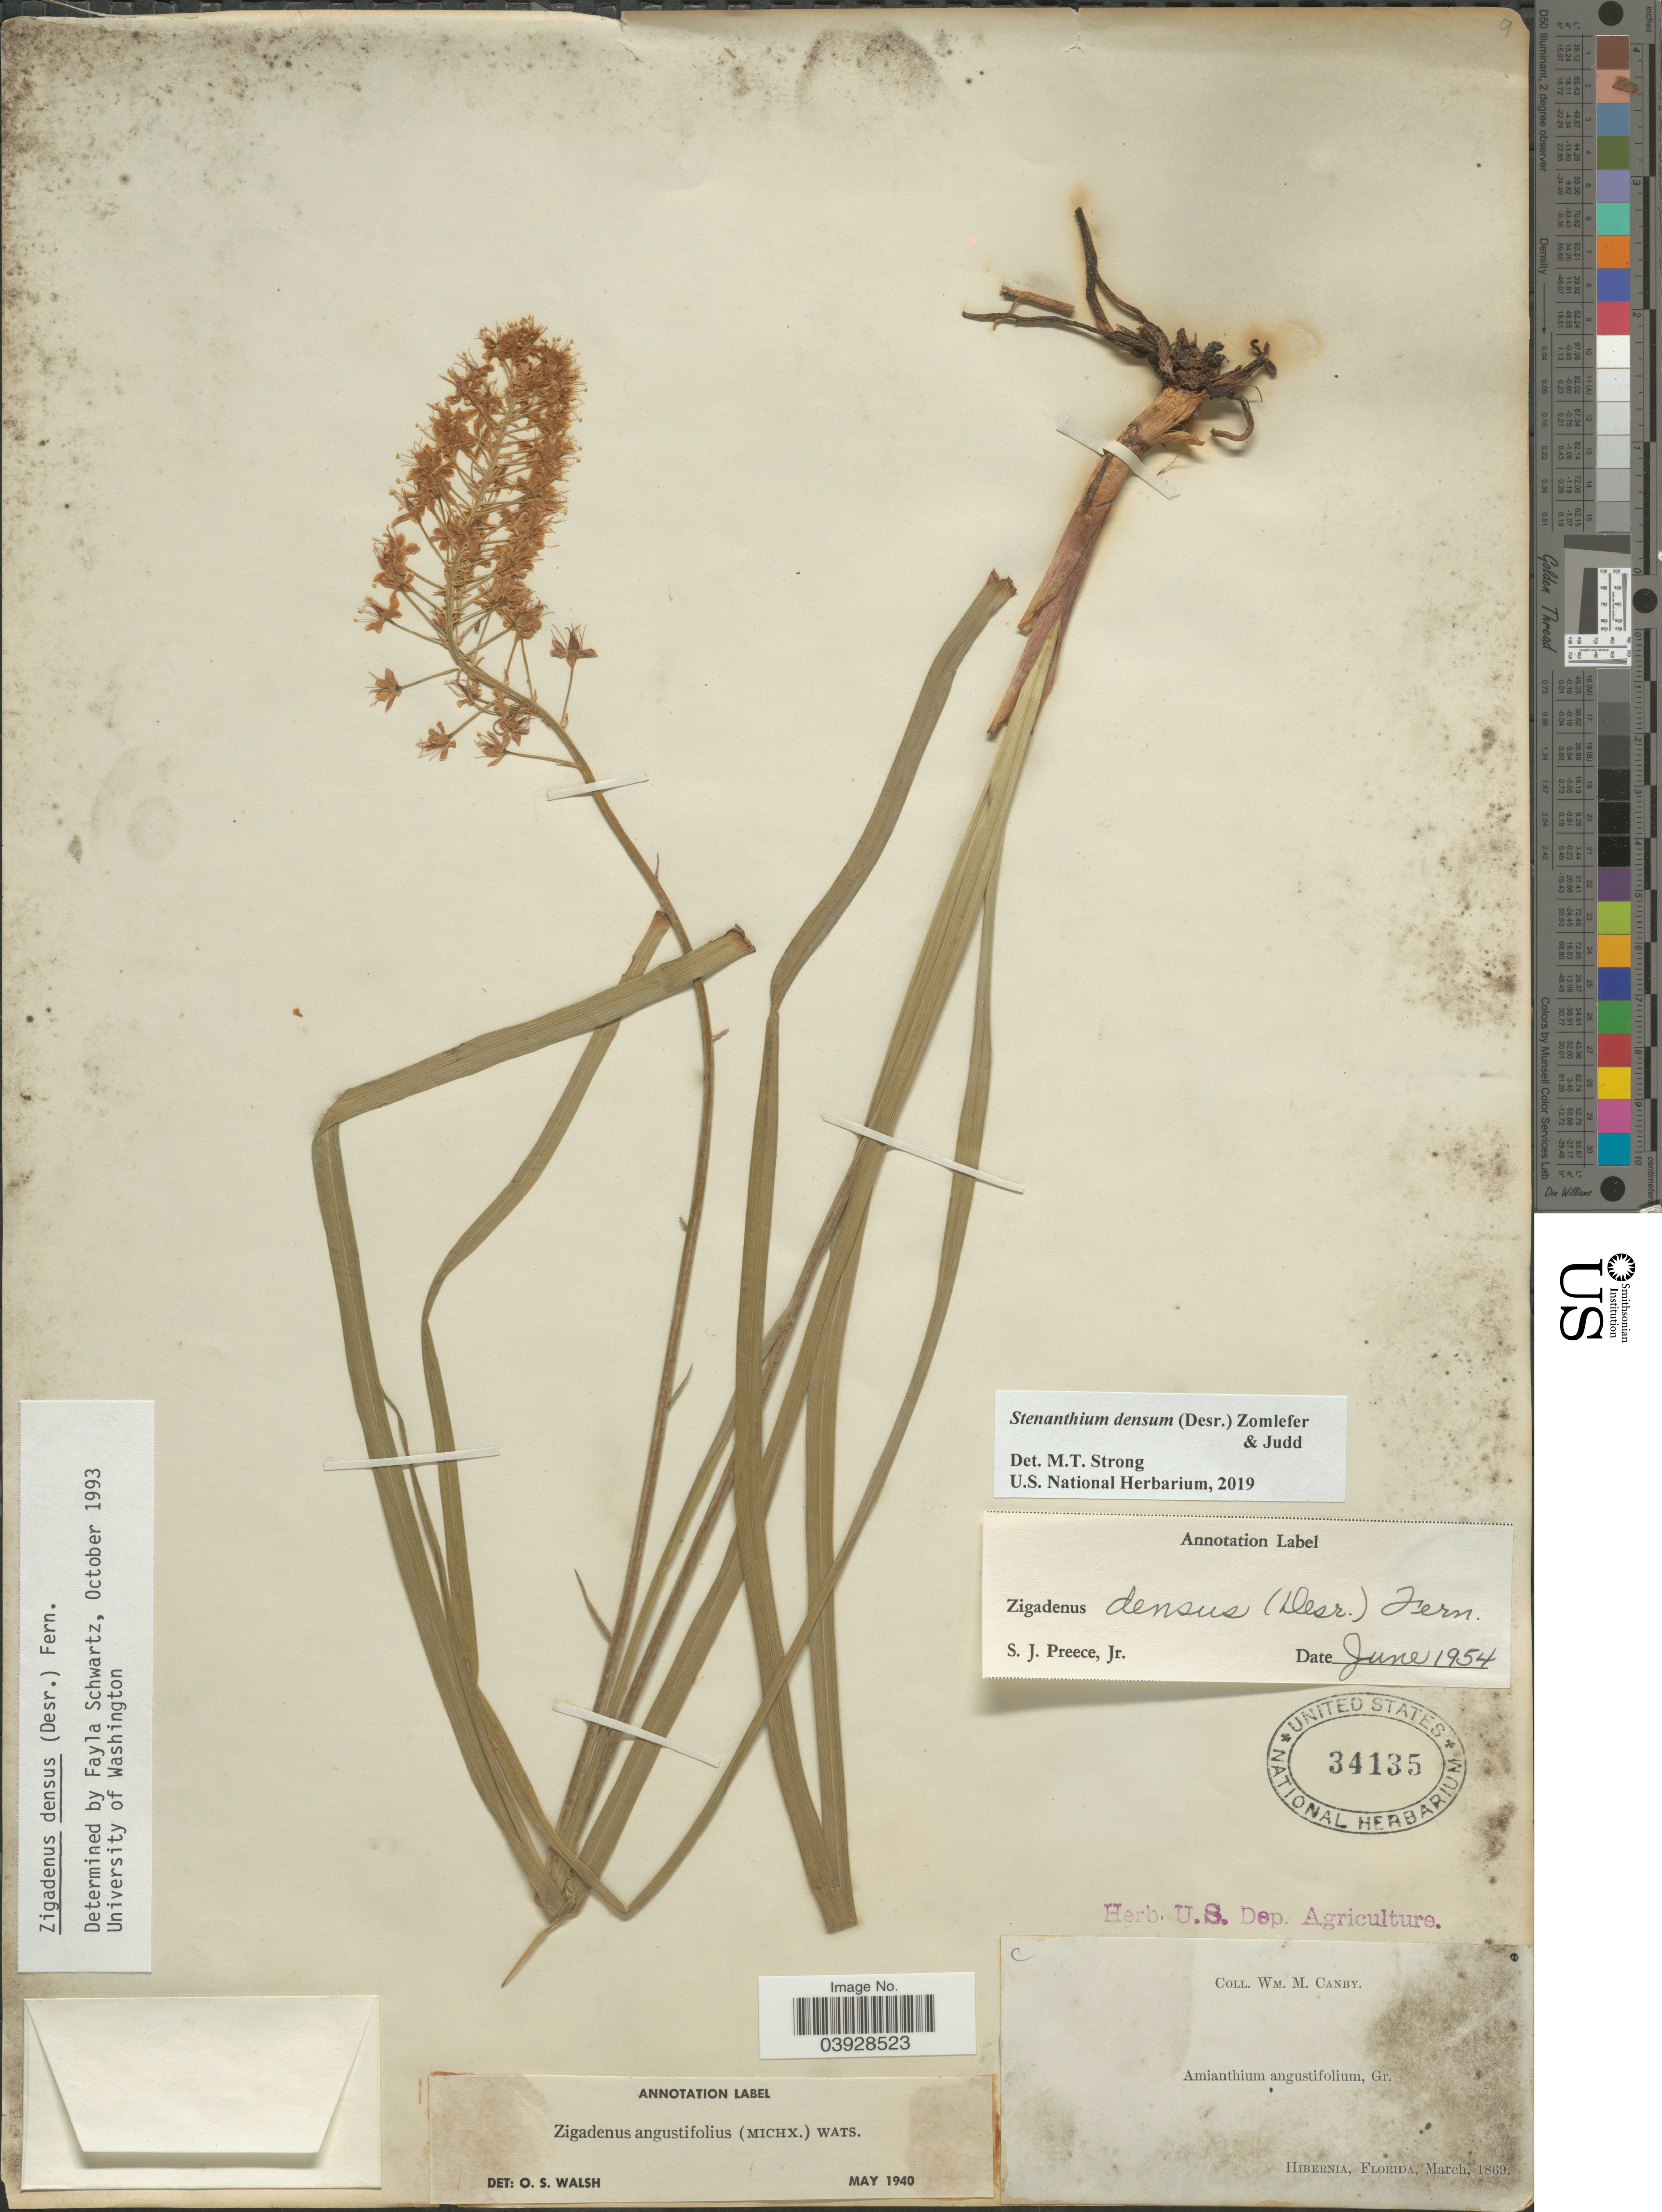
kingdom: Plantae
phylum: Tracheophyta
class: Liliopsida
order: Liliales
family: Melanthiaceae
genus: Stenanthium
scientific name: Stenanthium densum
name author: (Desr.) Zomlefer & Judd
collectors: W. M. Canby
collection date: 1869-03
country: United States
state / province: Florida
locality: Hibernia.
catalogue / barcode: US 34135